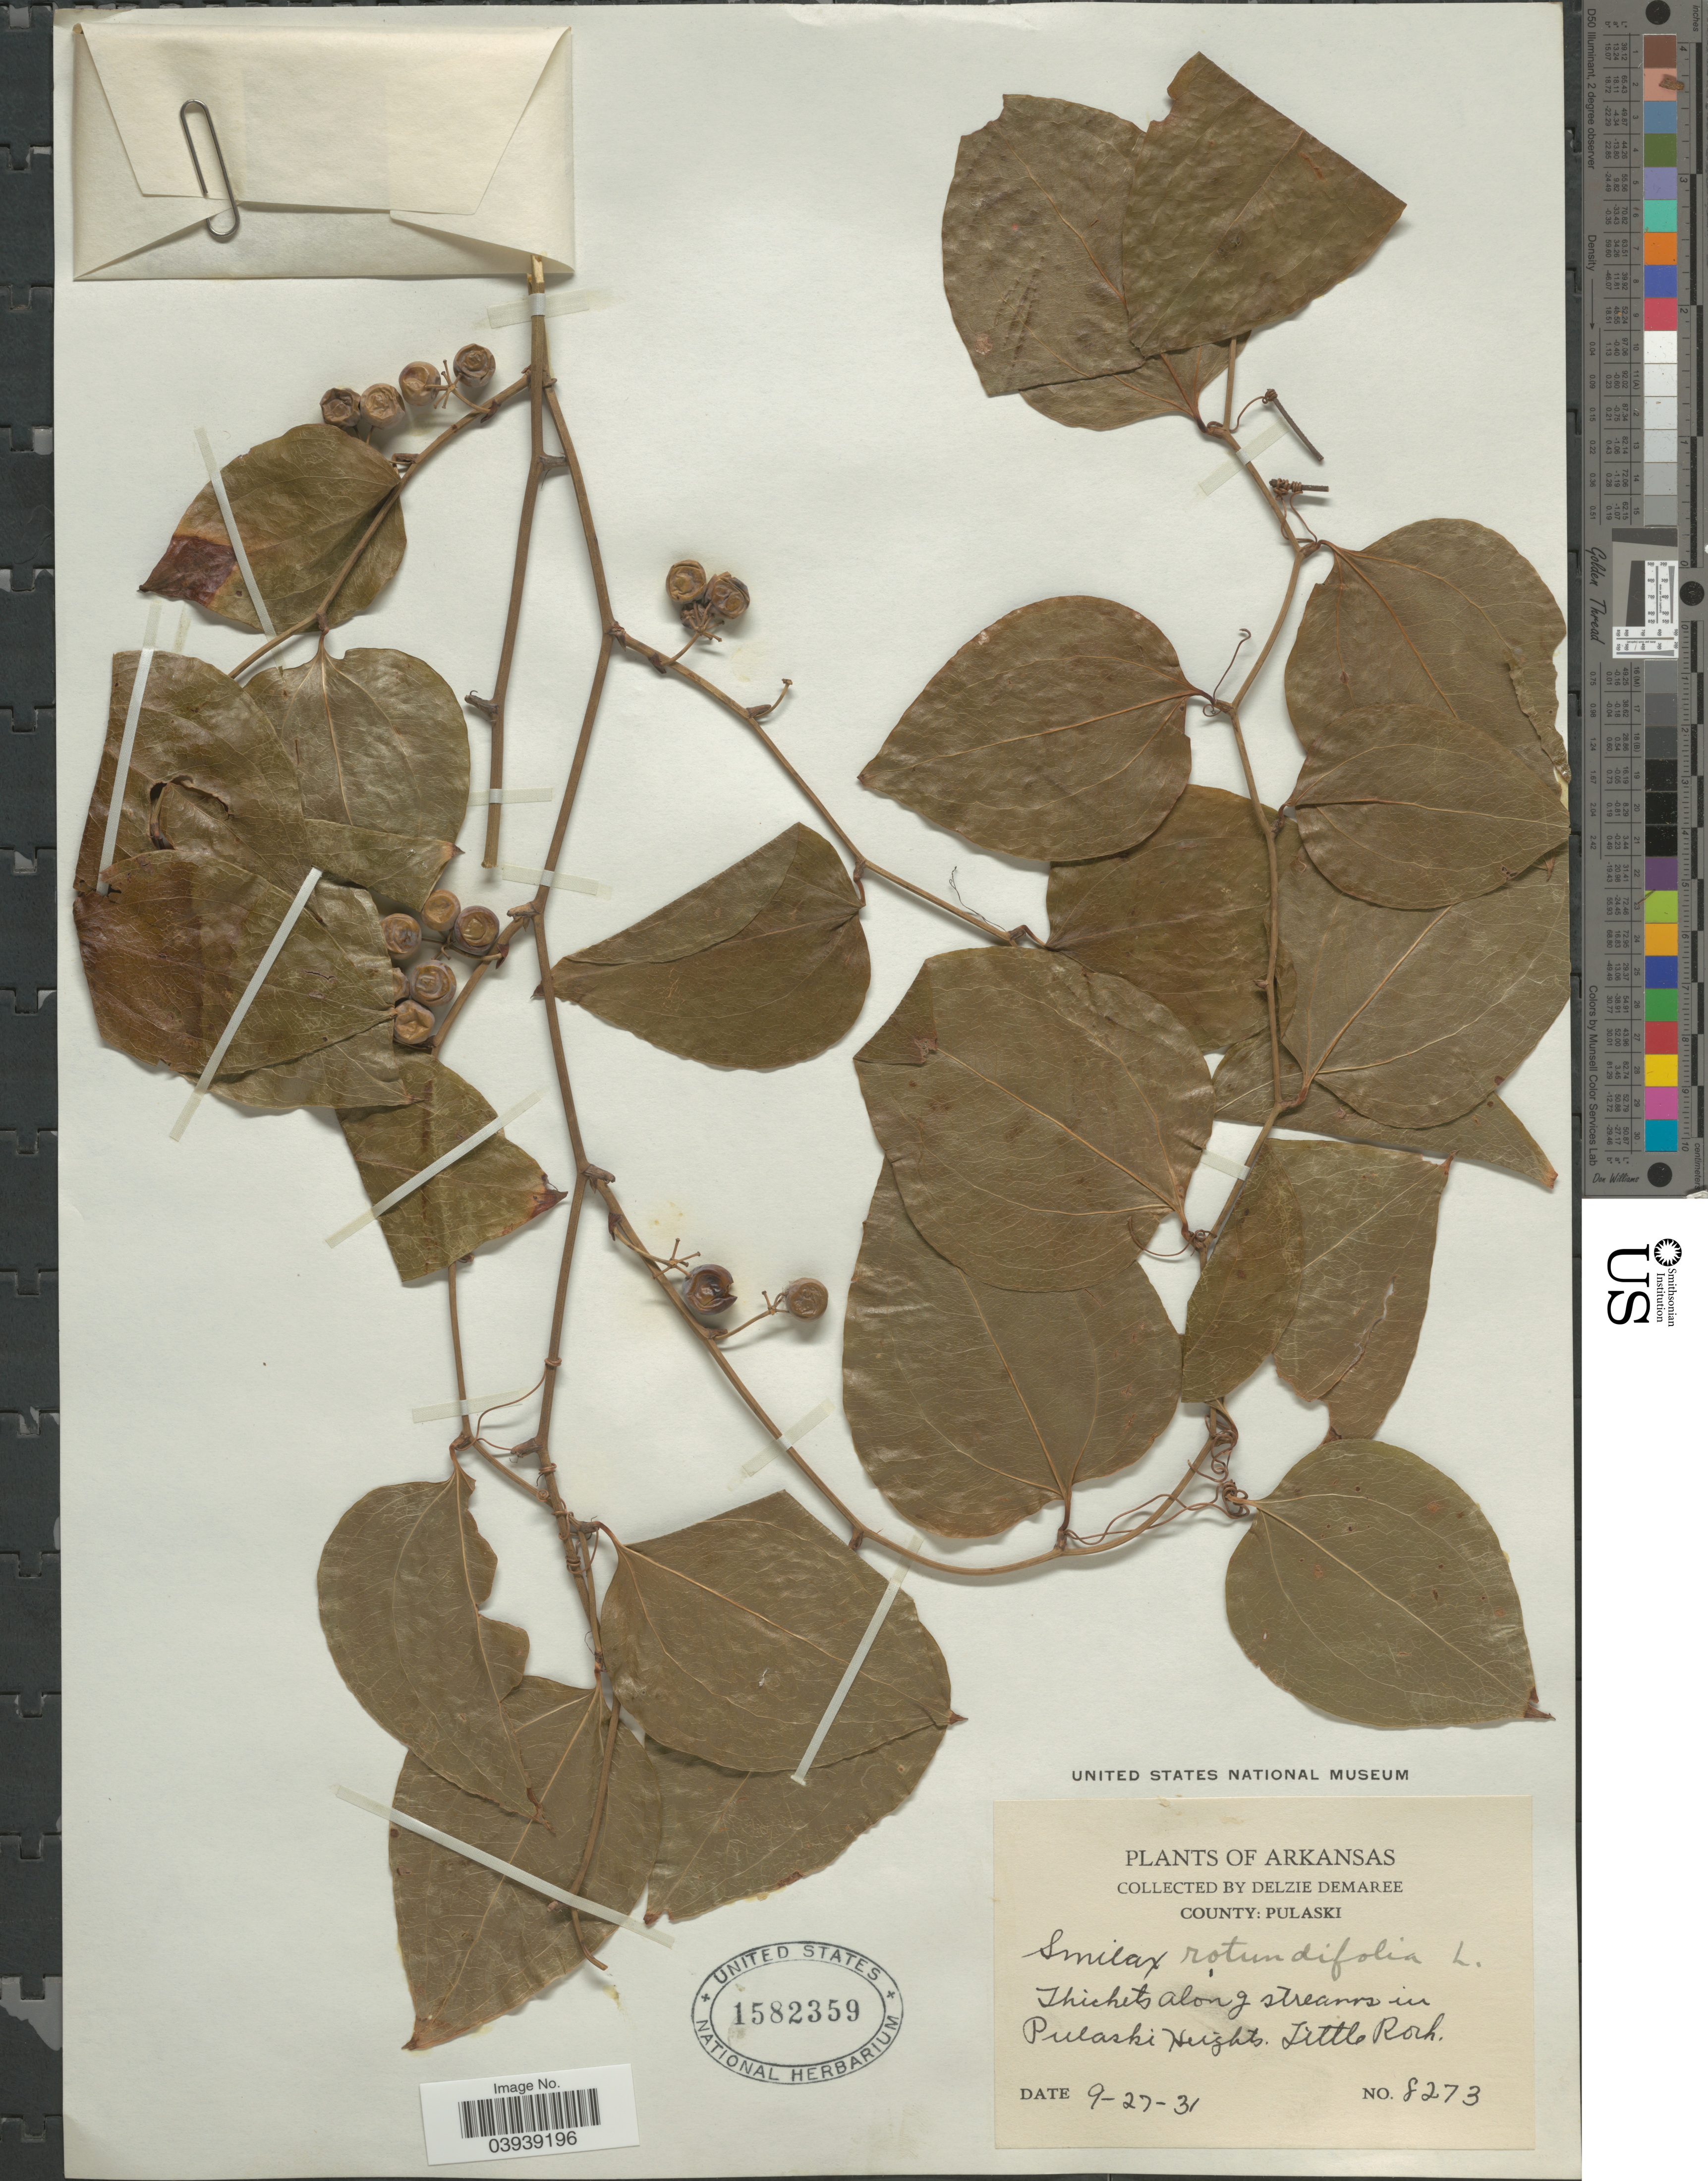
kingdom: Plantae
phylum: Tracheophyta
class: Liliopsida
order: Liliales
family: Smilacaceae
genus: Smilax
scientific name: Smilax rotundifolia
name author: L.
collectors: D. Demaree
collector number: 8273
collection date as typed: Transcribed d/m/y: 27/9/31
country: United States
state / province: Arkansas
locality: County: Pulaski. Thickets along streams in Pulaski Heights. Little Rock.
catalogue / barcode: US 1582359